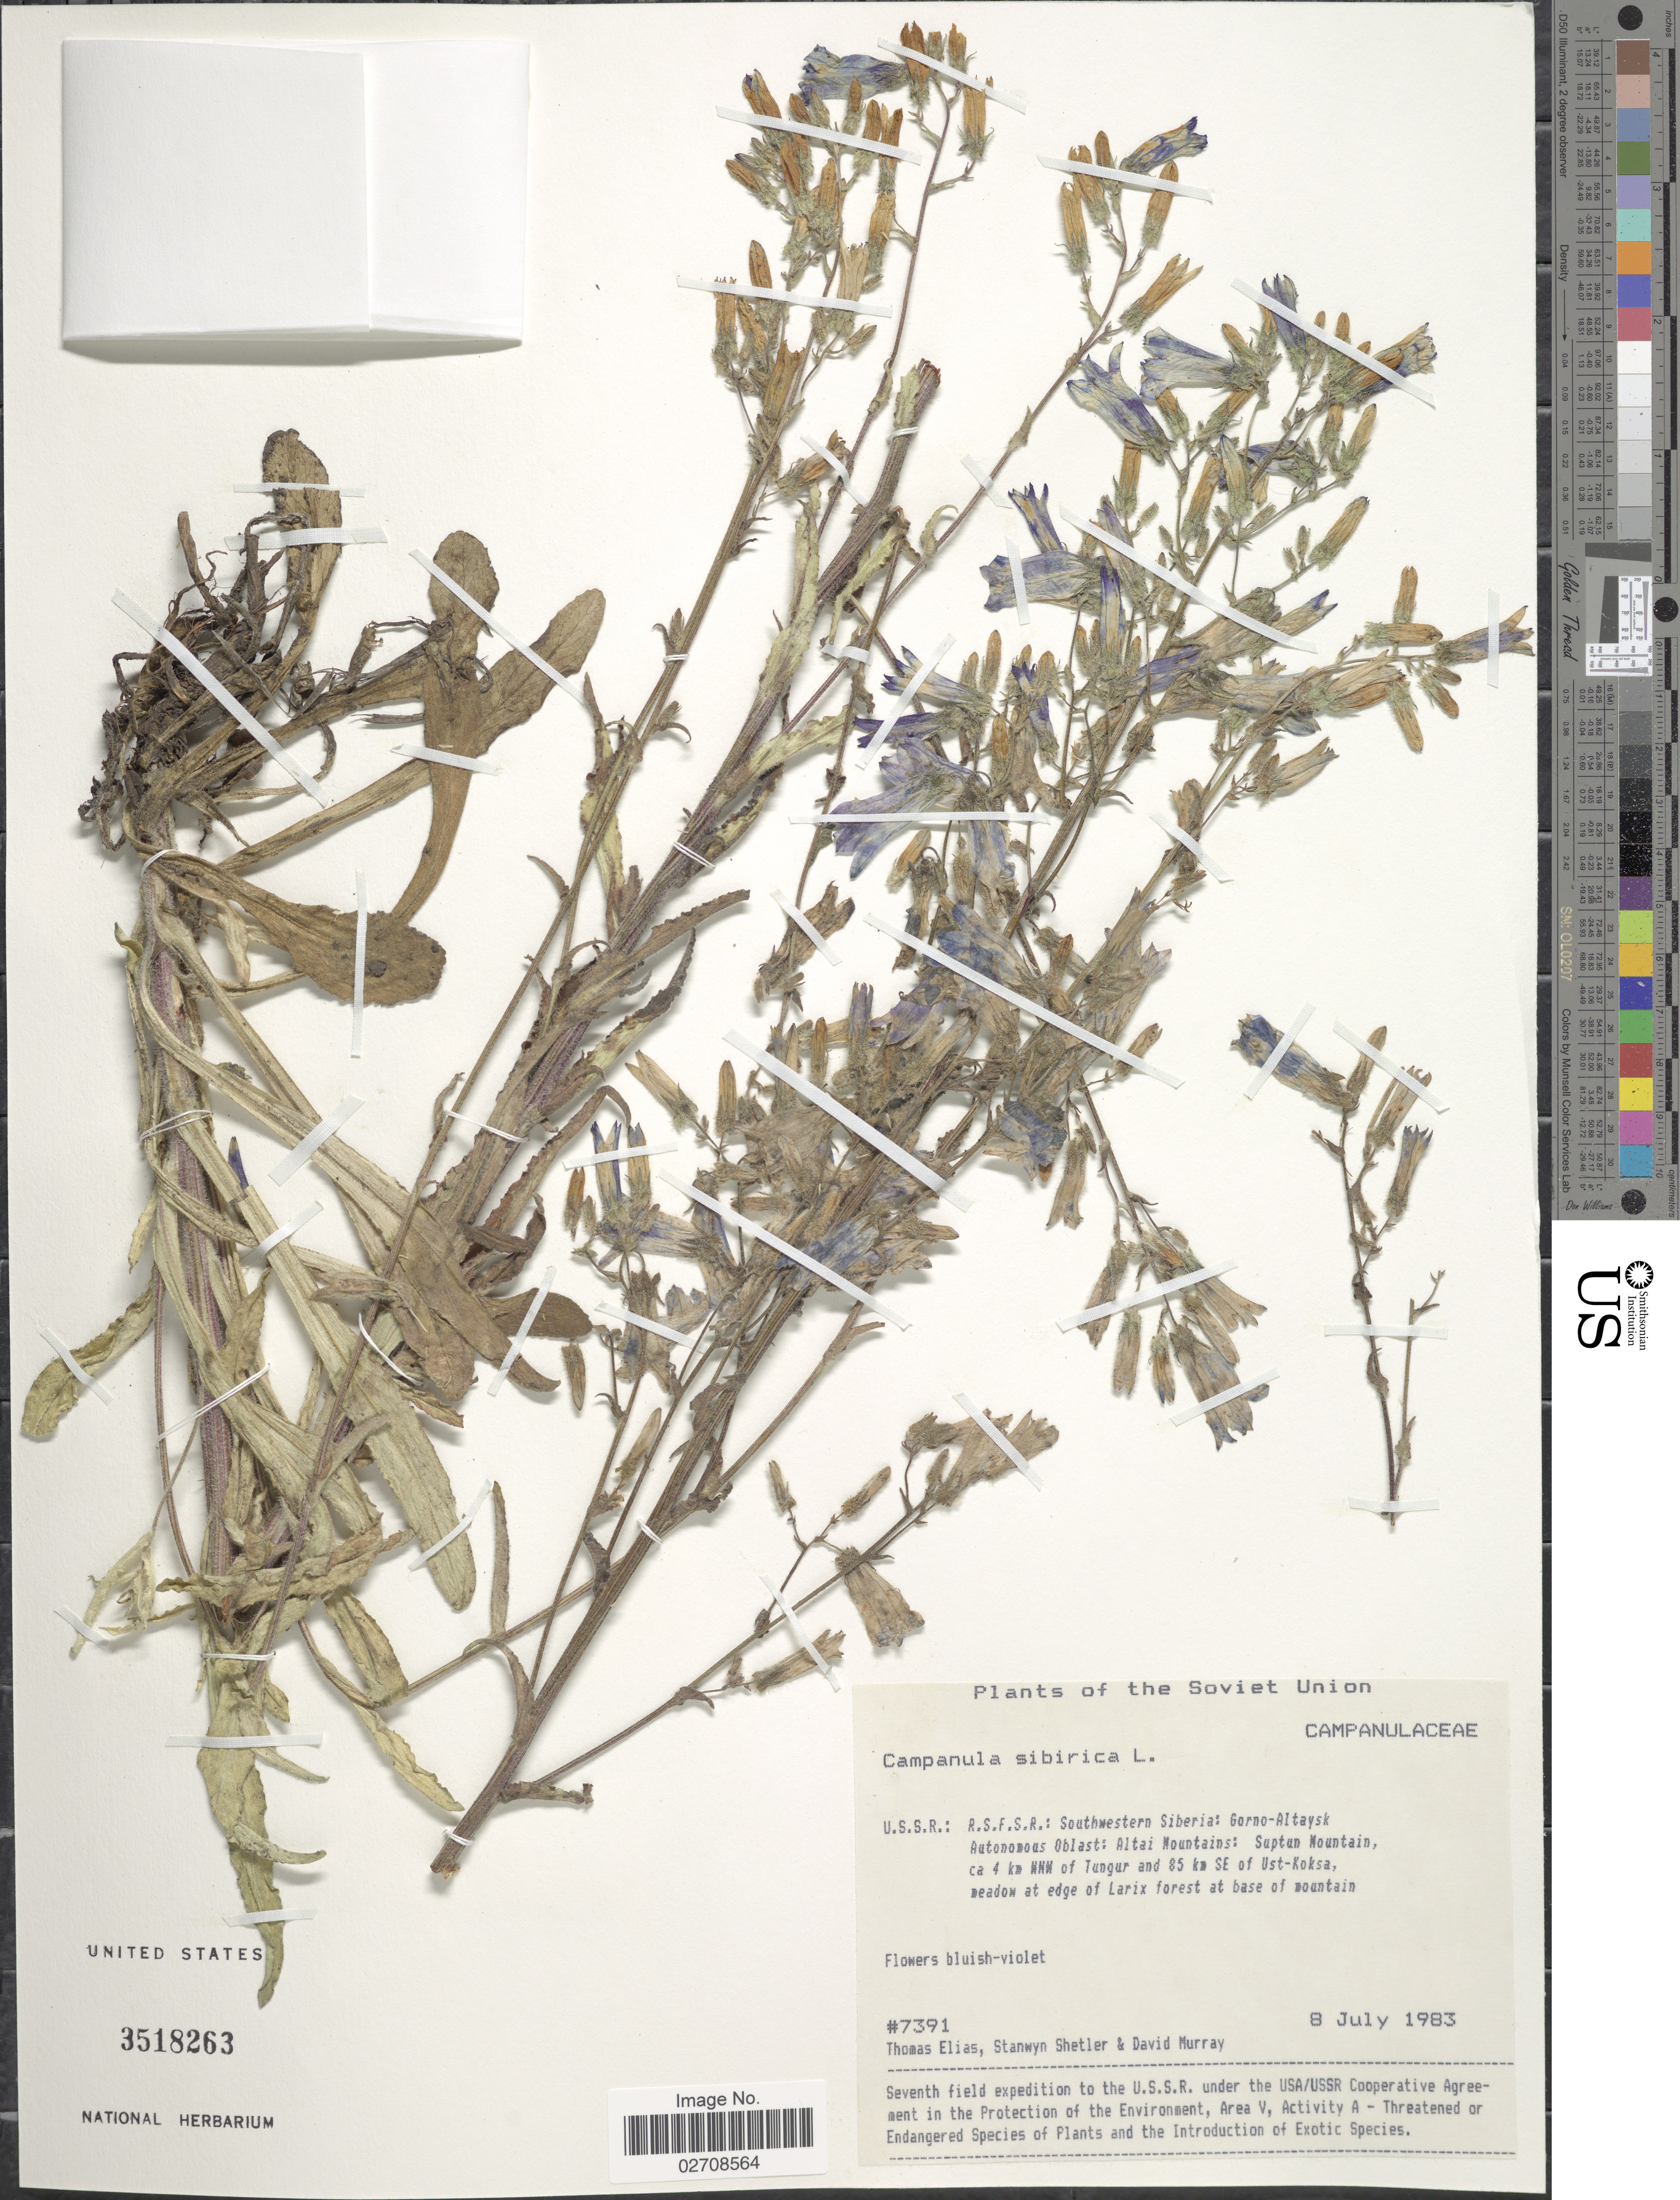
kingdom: Plantae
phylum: Tracheophyta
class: Magnoliopsida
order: Asterales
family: Campanulaceae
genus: Campanula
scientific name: Campanula sibirica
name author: L.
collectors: T. S. Elias, S. Shetler & D. F. Murray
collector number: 7391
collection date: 1983-07-08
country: Russian Federation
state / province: Altai Republic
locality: U.S.S.R: R.S.F.S.R.: Southwestern Siberia: Gorno-Altaysk Autonomous Oblast: Altai Mountains: Suptun Mountain, 4 km NNW of Tungur and 85 km SE of Ust-Koksa, meadow at edge of Larix forest at base of mountain, The Soviet Union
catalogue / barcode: US 3518263